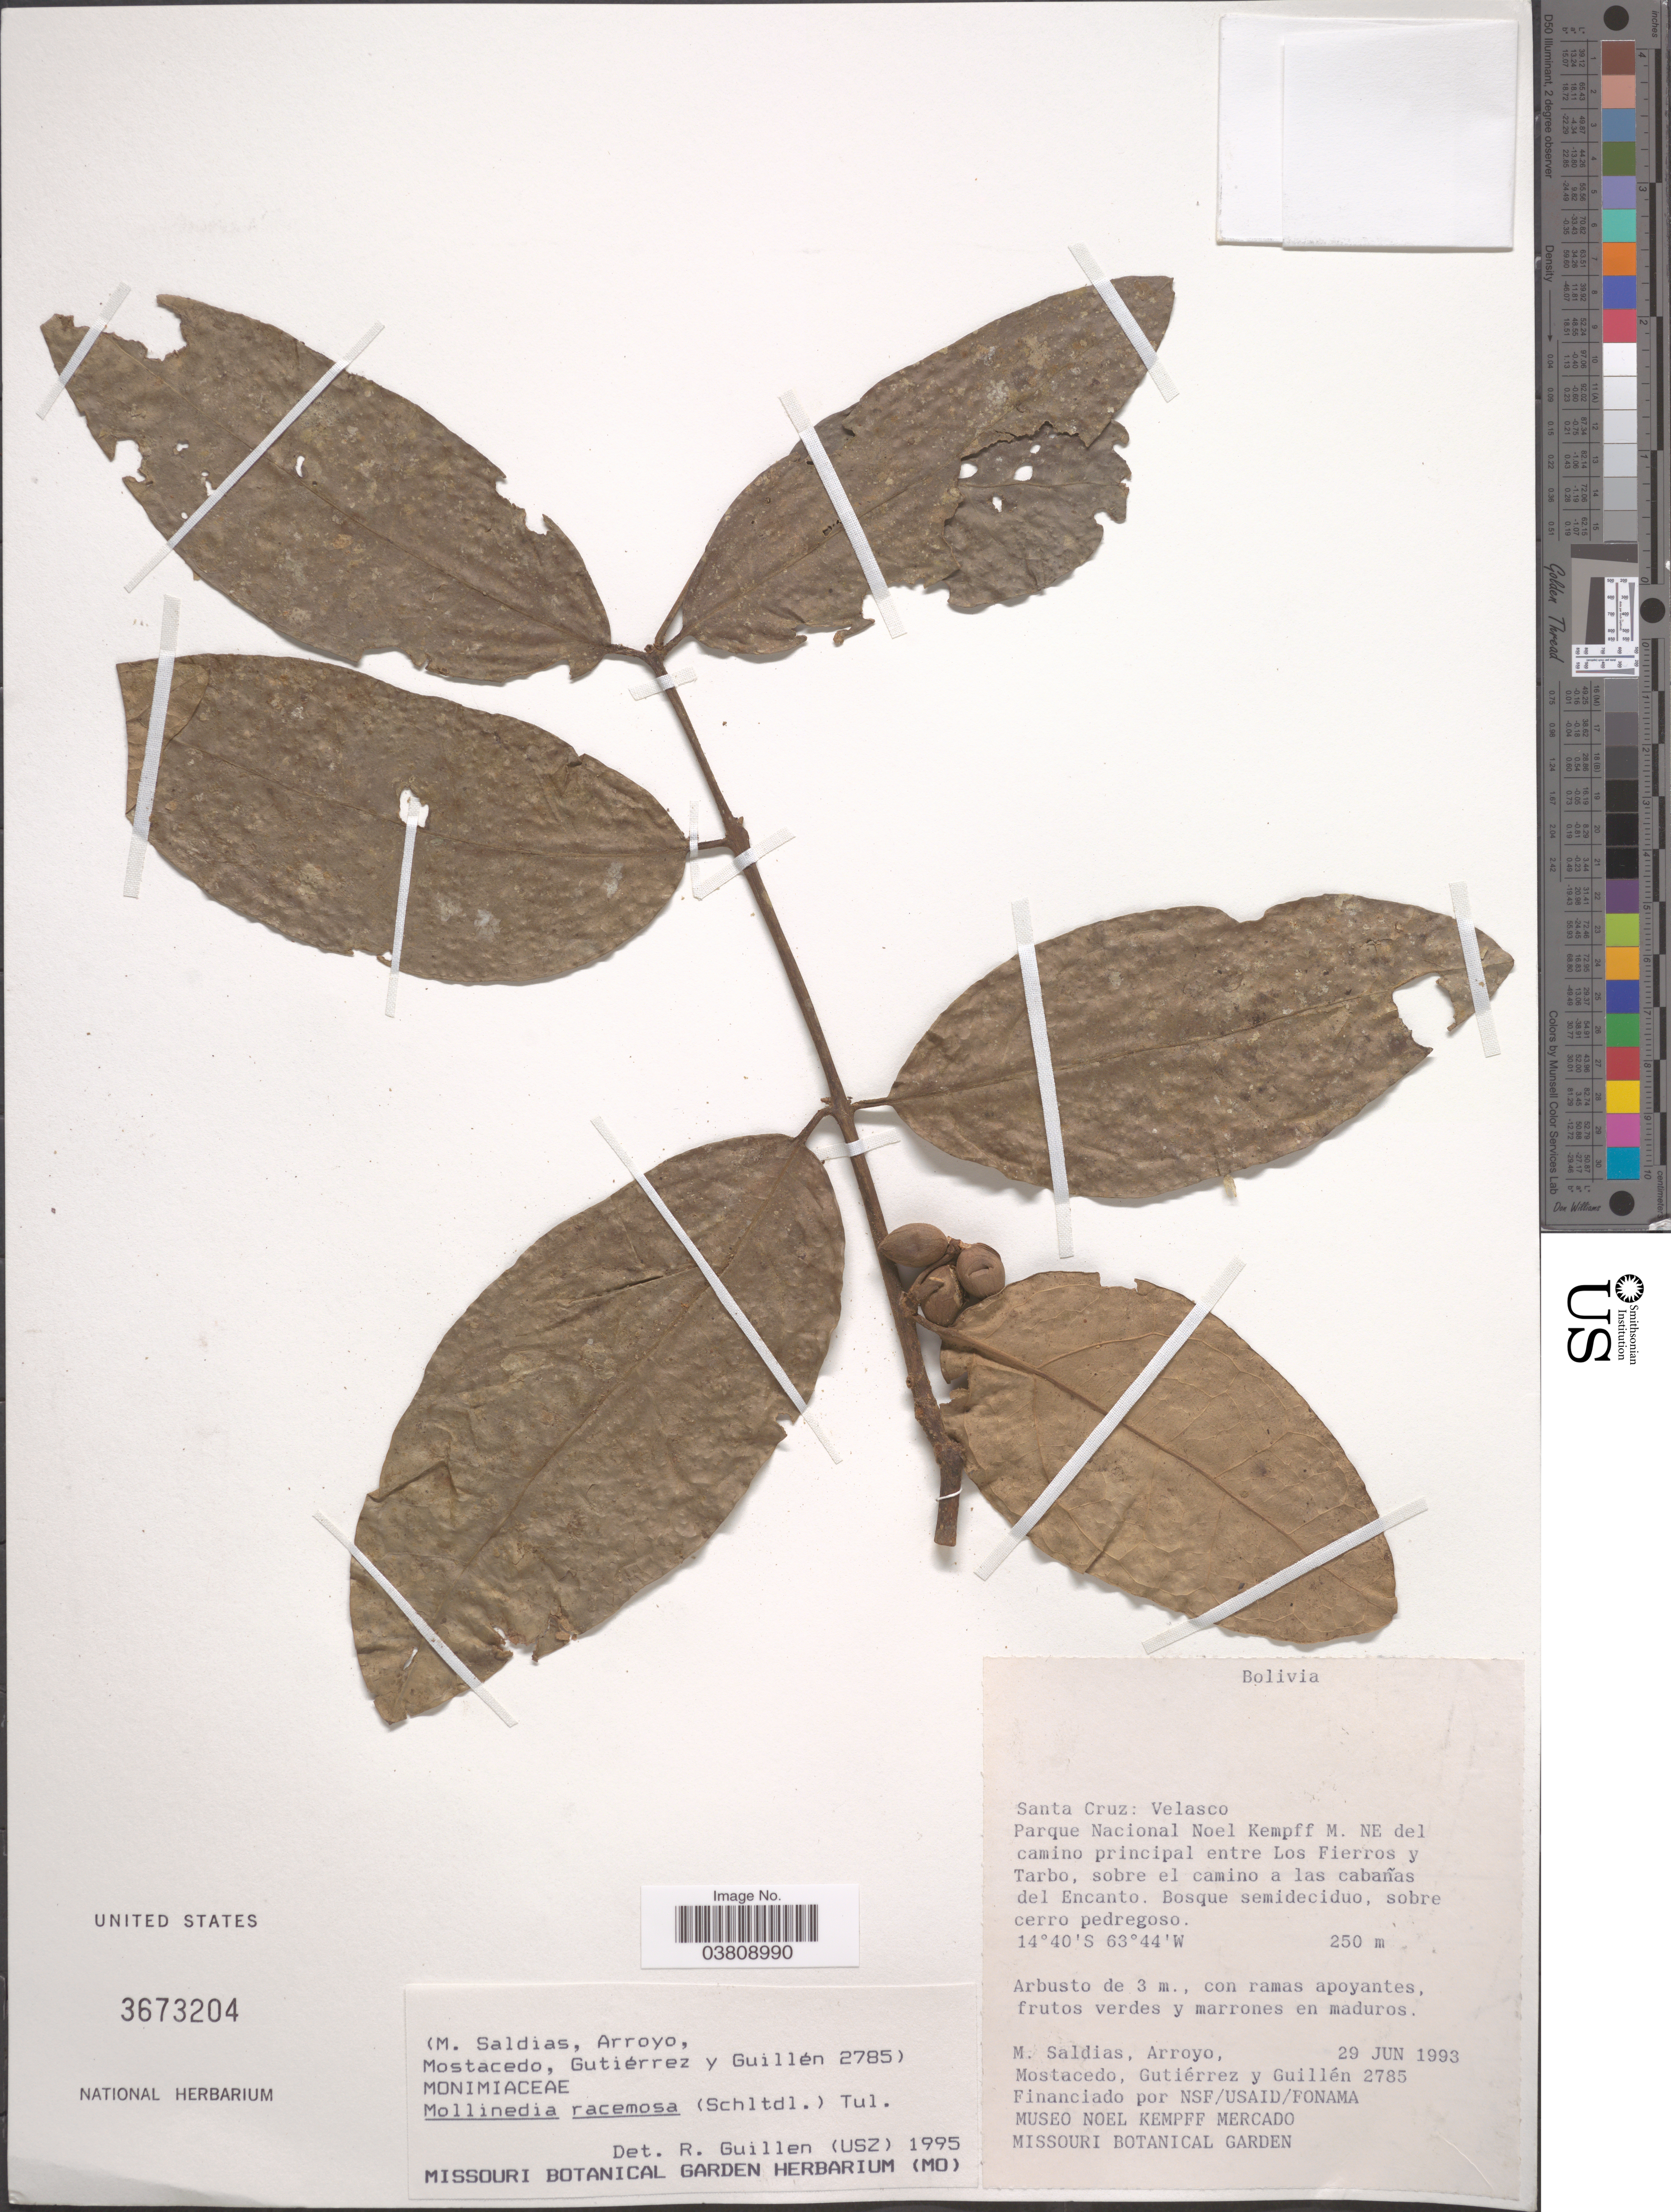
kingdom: Plantae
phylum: Tracheophyta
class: Magnoliopsida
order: Laurales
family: Monimiaceae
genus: Mollinedia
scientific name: Mollinedia racemosa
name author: (Schltdl.) Tul.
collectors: M. Saldias, Arroyo, --, Mostacedo, --, Gutiérrez, -- & -- Guillen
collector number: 2785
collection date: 1993-06-29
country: Bolivia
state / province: Santa Cruz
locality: Velasco. Parque Nacional Noel Kempff M. NE del camino principal entre Los Fierros y Tarbo, sobre el camino a las cabañas del Encanto.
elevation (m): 250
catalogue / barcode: US 3673204